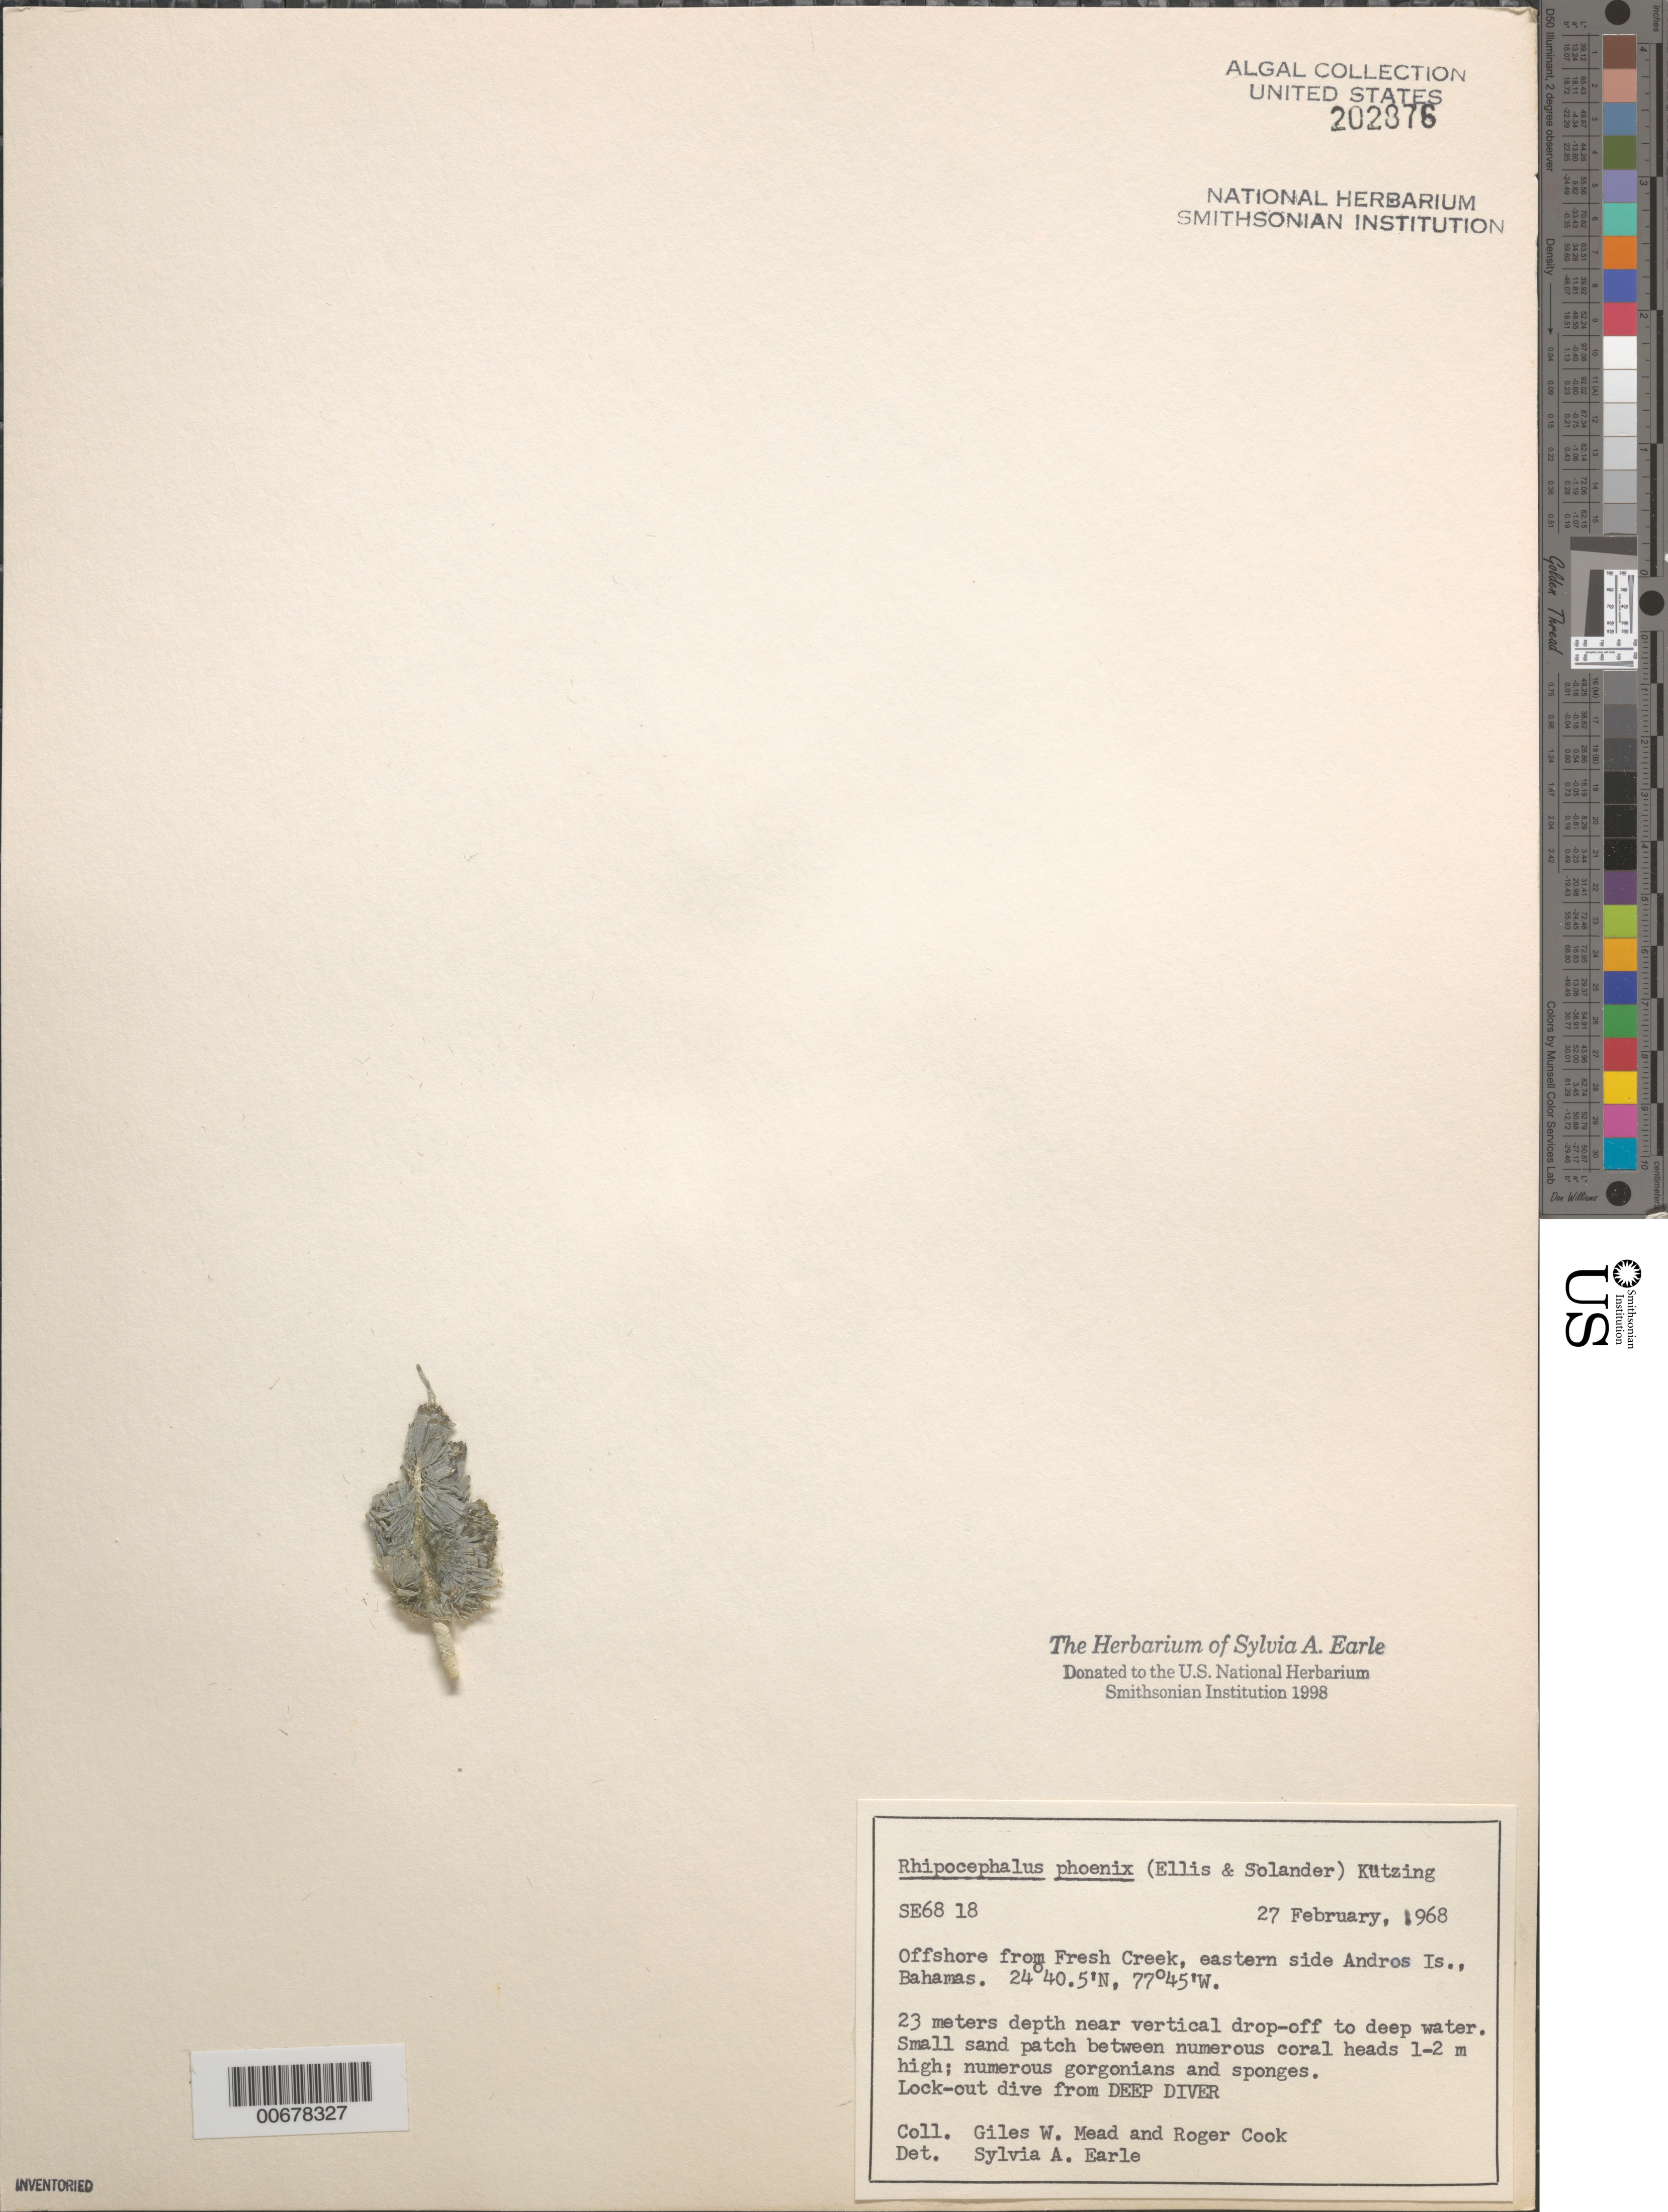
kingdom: Plantae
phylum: Chlorophyta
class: Ulvophyceae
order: Bryopsidales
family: Udoteaceae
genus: Rhipocephalus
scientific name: Rhipocephalus phoenix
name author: (J. Ellis & Sol.) Kütz.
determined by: Earle, S. A.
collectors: G. W. Mead & R. Cook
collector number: SE 6818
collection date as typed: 27 Feb 1968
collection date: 1968-02-27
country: Bahamas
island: Andros Island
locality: Off Fresh Creek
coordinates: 24 40.5' N, 77 45' W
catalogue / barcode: US 202876